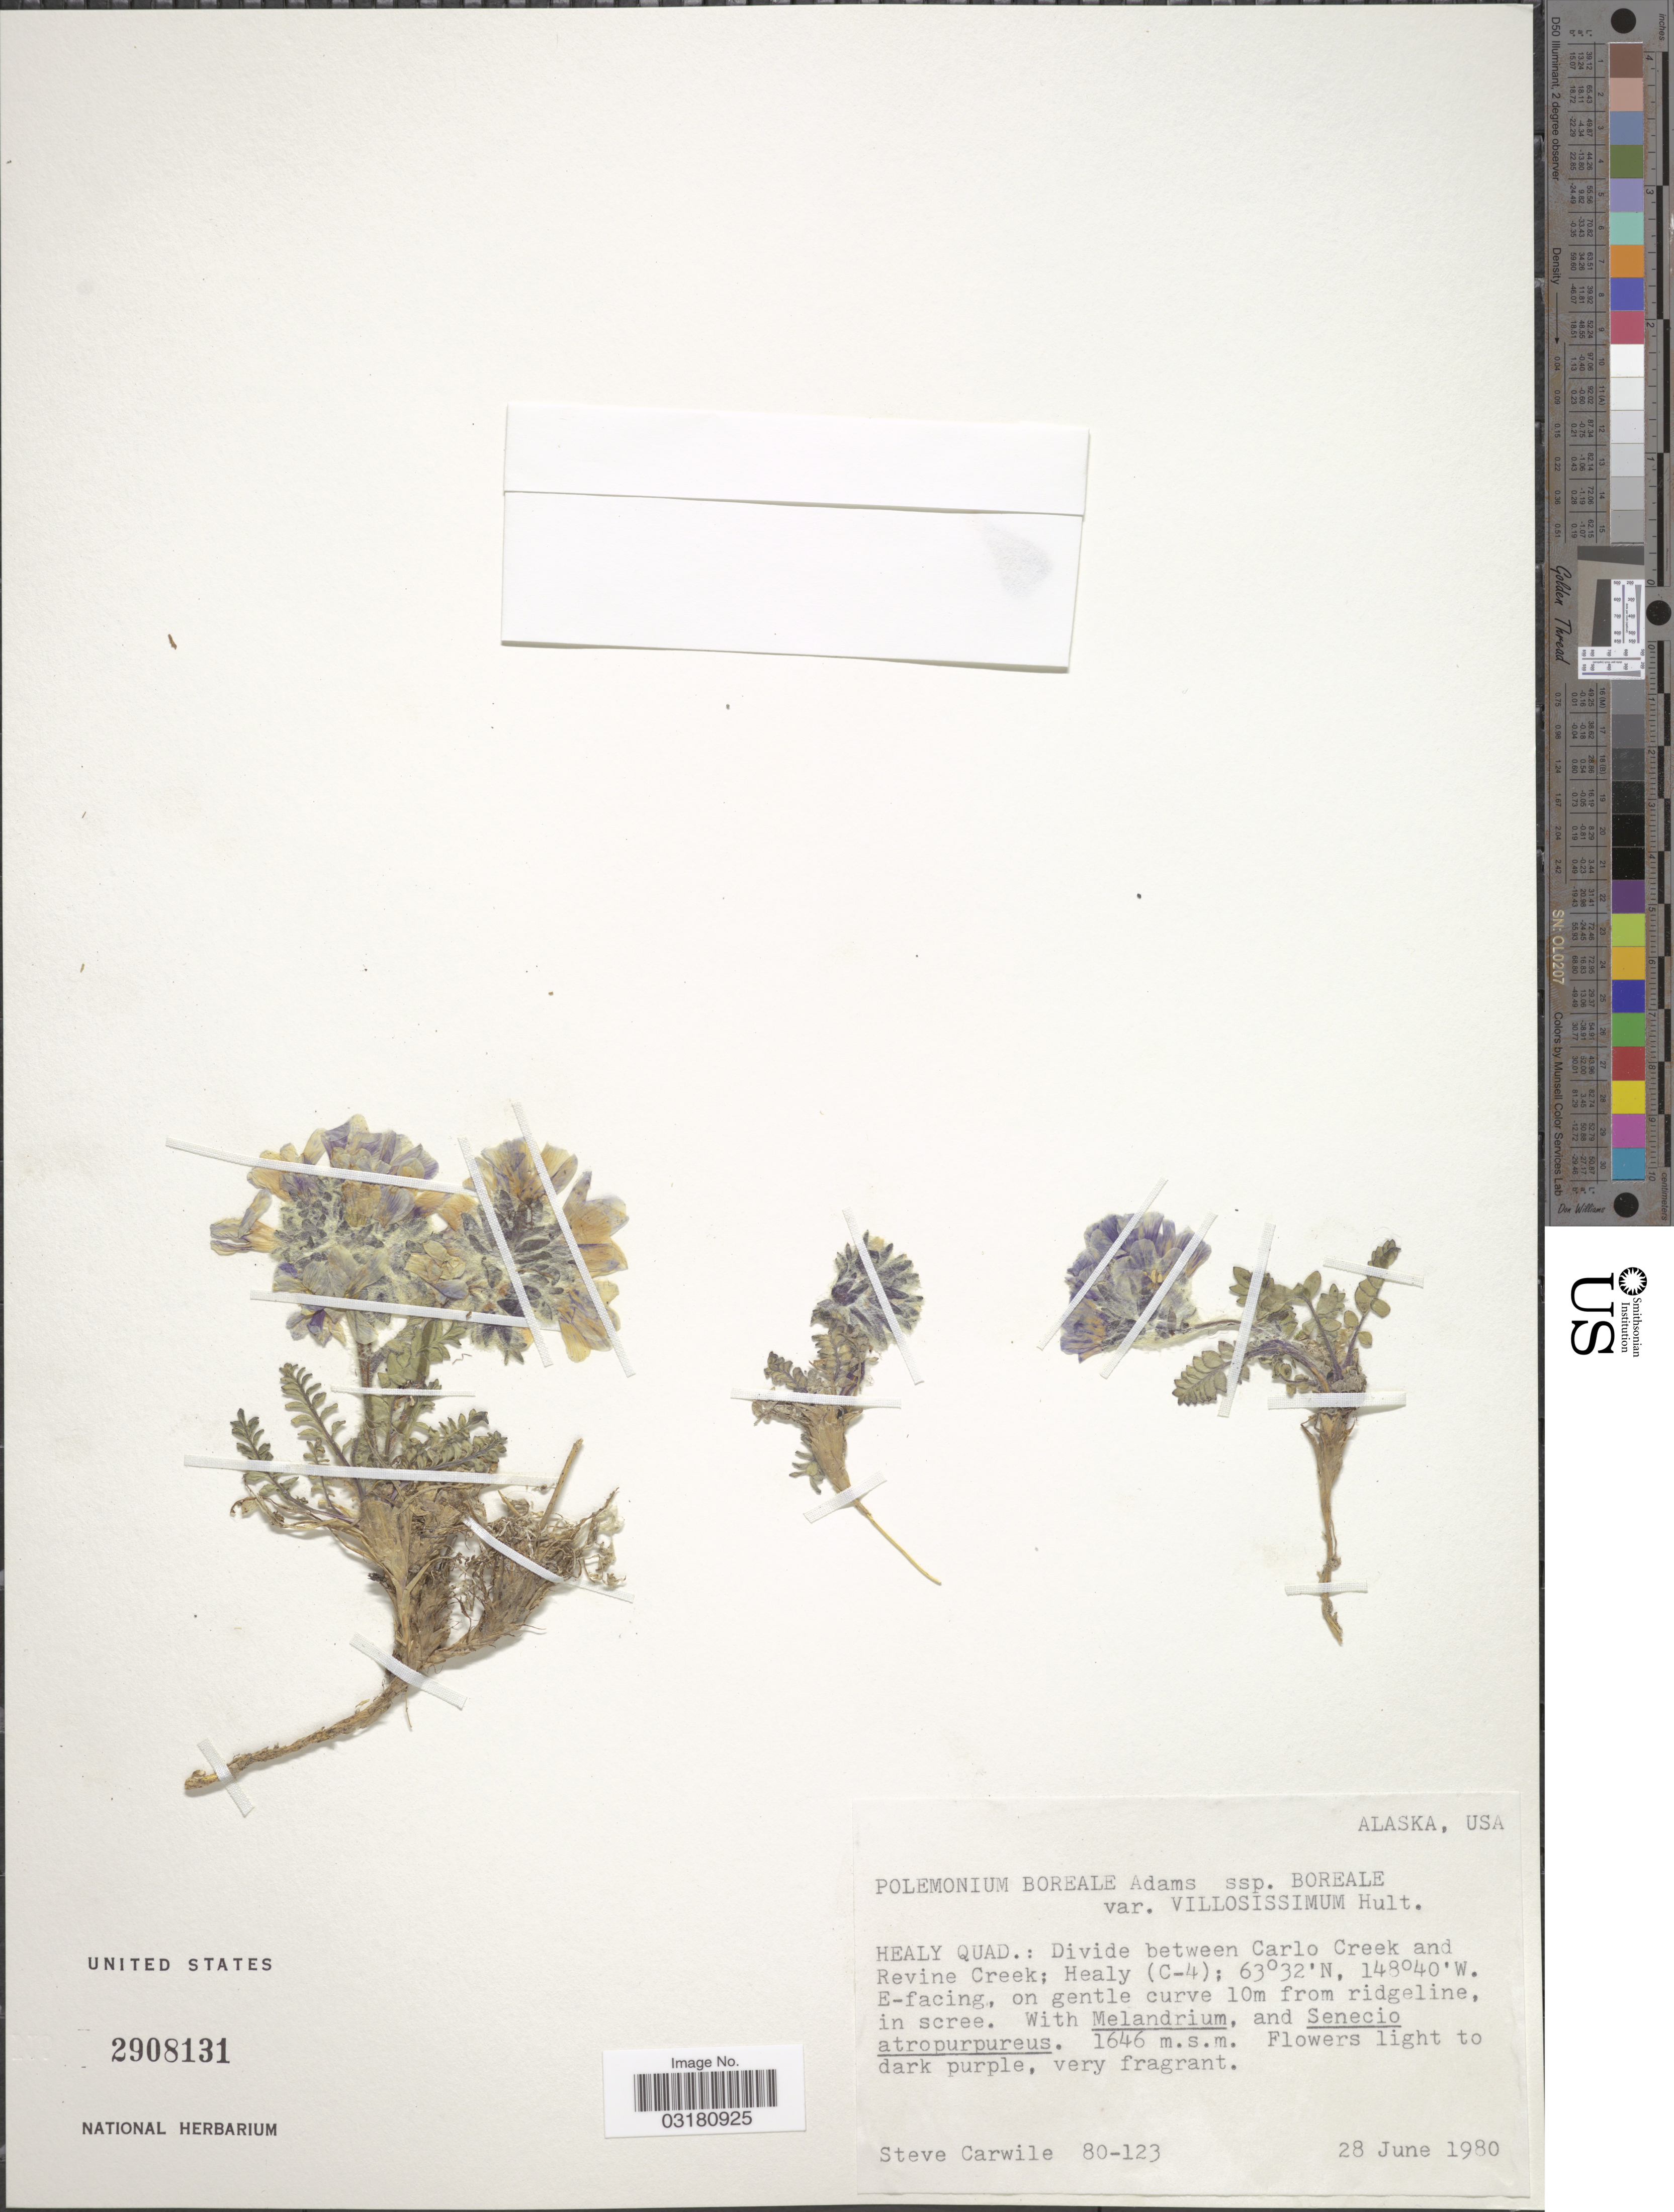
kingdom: Plantae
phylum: Tracheophyta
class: Magnoliopsida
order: Ericales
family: Polemoniaceae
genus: Polemonium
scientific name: Polemonium boreale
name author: Adams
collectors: S. Carwile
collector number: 80-123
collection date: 1980-06-28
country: United States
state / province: Alaska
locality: Healy Quad.: Divide between Carlo Creek and Revince Creek; Healy (C-4); E-facing, on gentle curve 10m from ridgeline, in scree.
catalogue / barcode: US 2908131